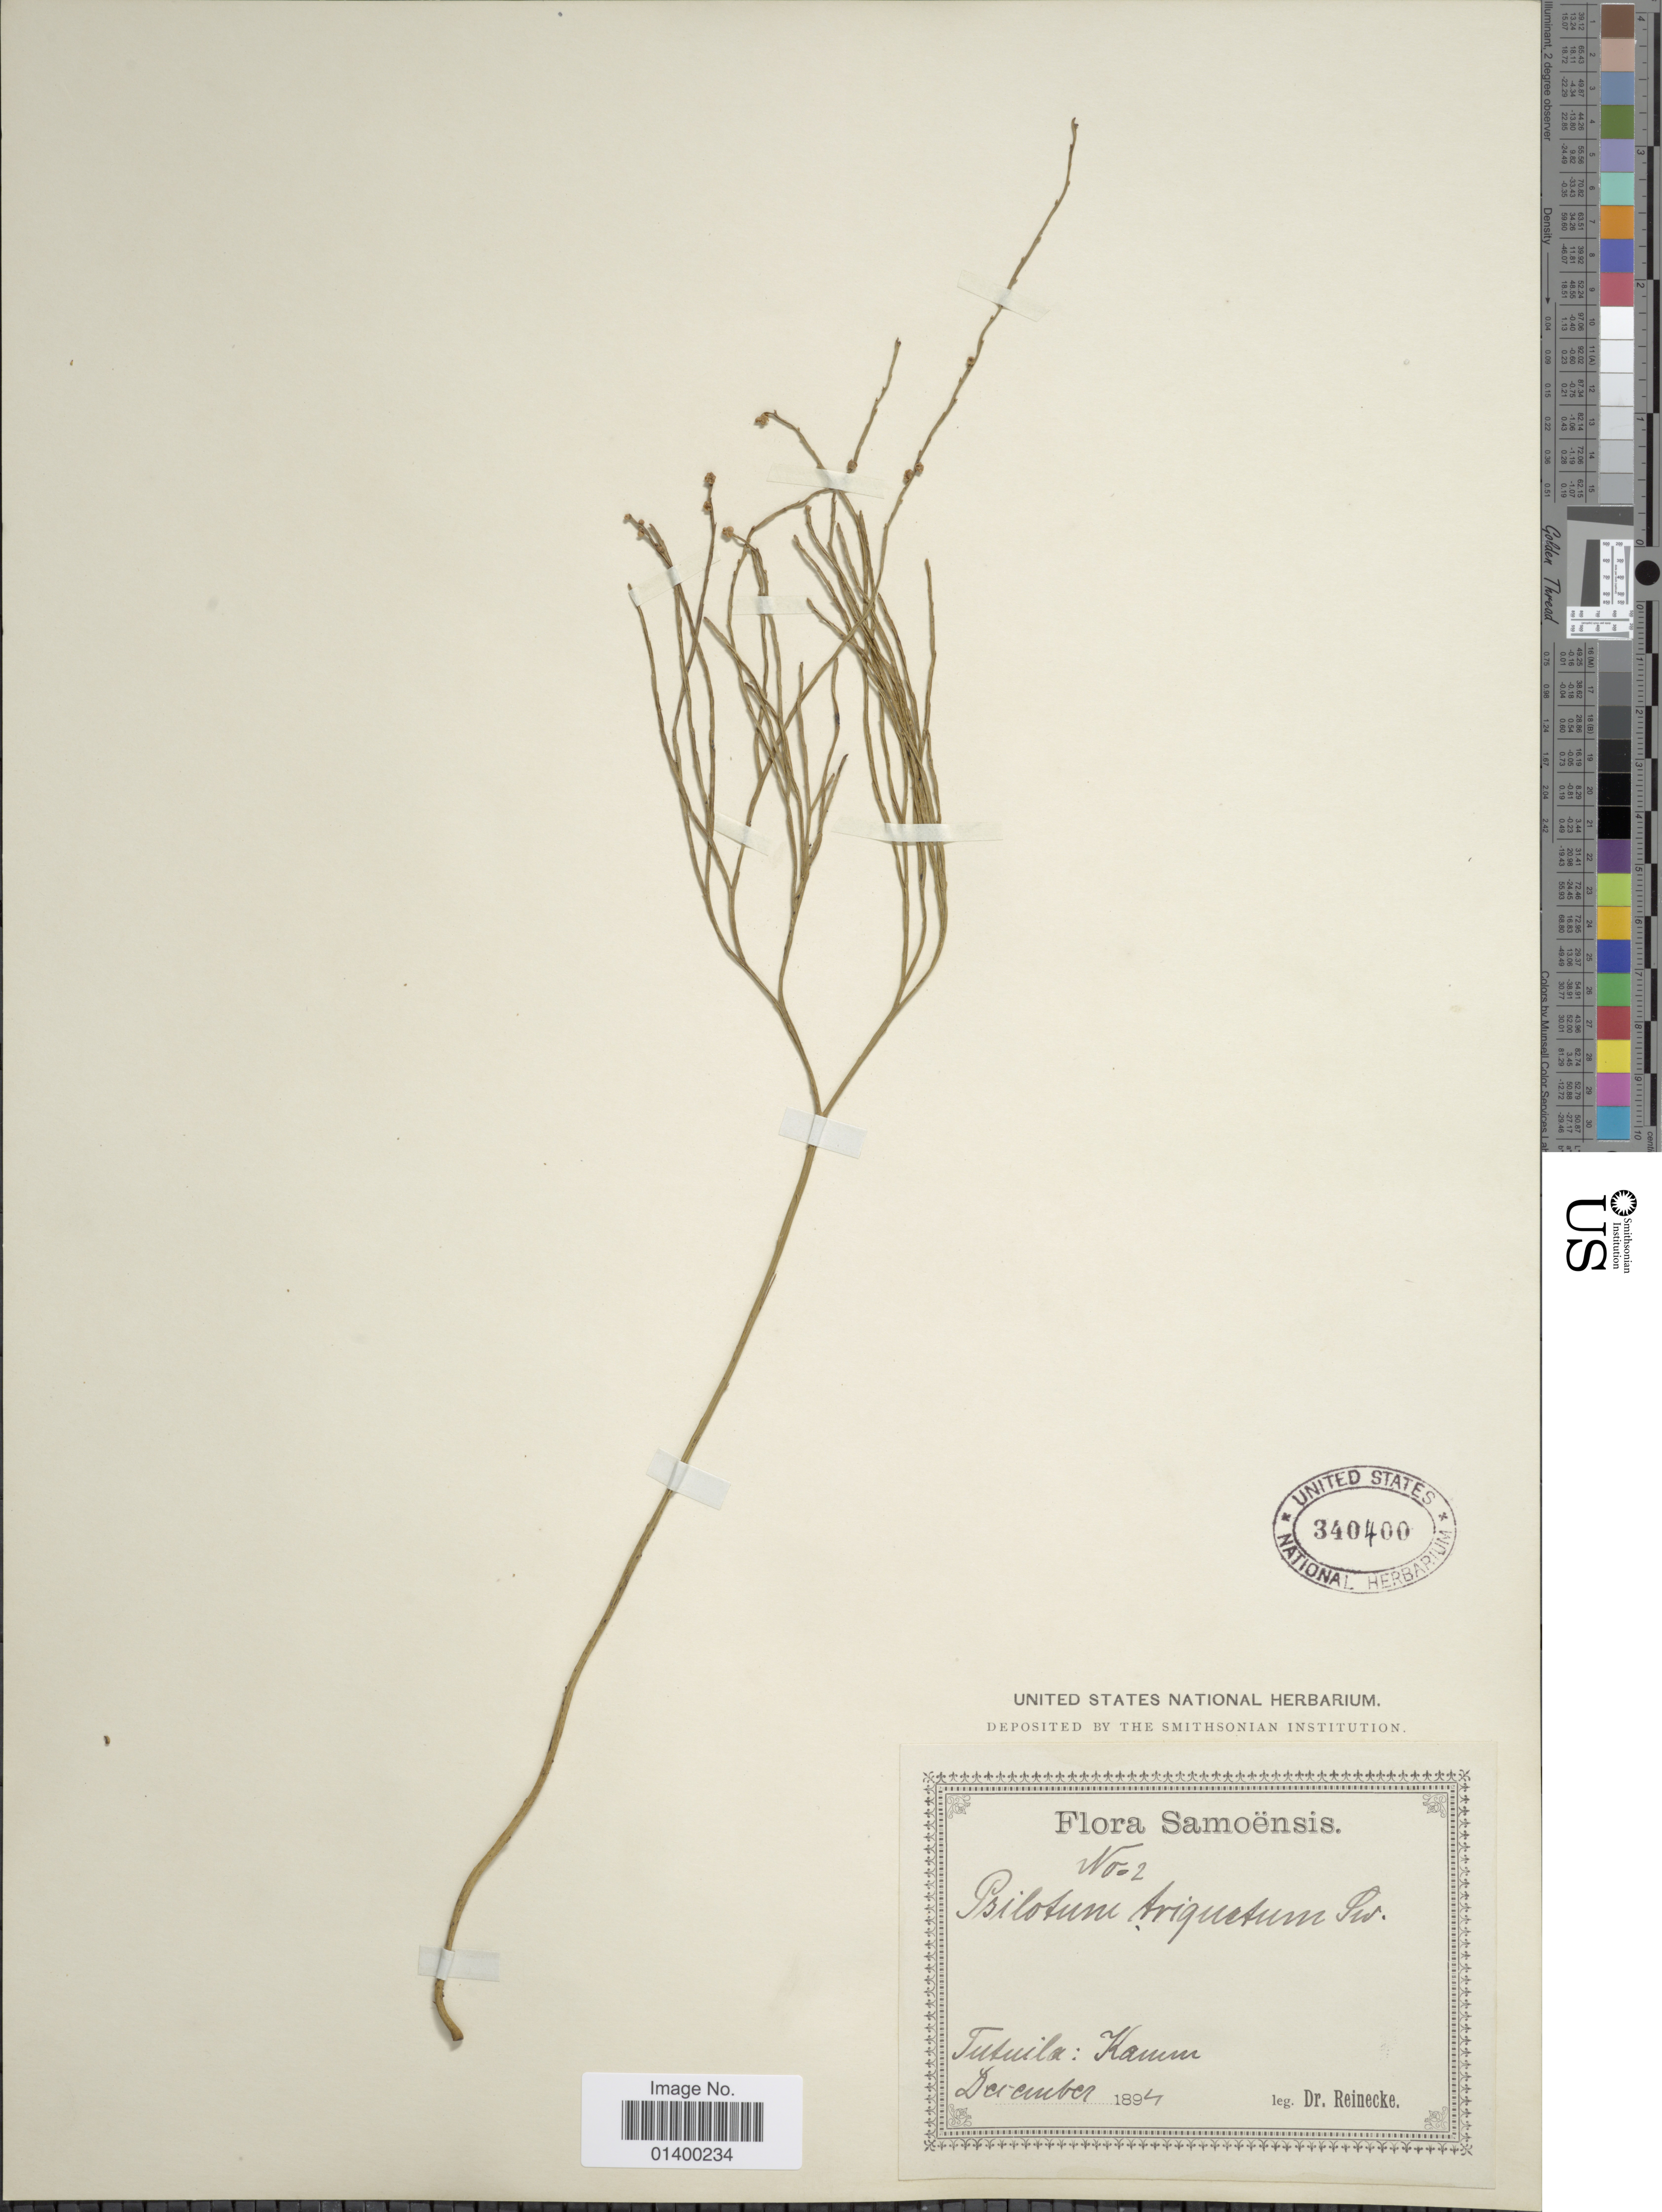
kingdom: Plantae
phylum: Tracheophyta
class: Polypodiopsida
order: Psilotales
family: Psilotaceae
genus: Psilotum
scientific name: Psilotum nudum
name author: (L.) P. Beauv.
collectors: -- Reinecke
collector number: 2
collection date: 1894-12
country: American Samoa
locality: Tutuila: Kamm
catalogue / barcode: US 340400